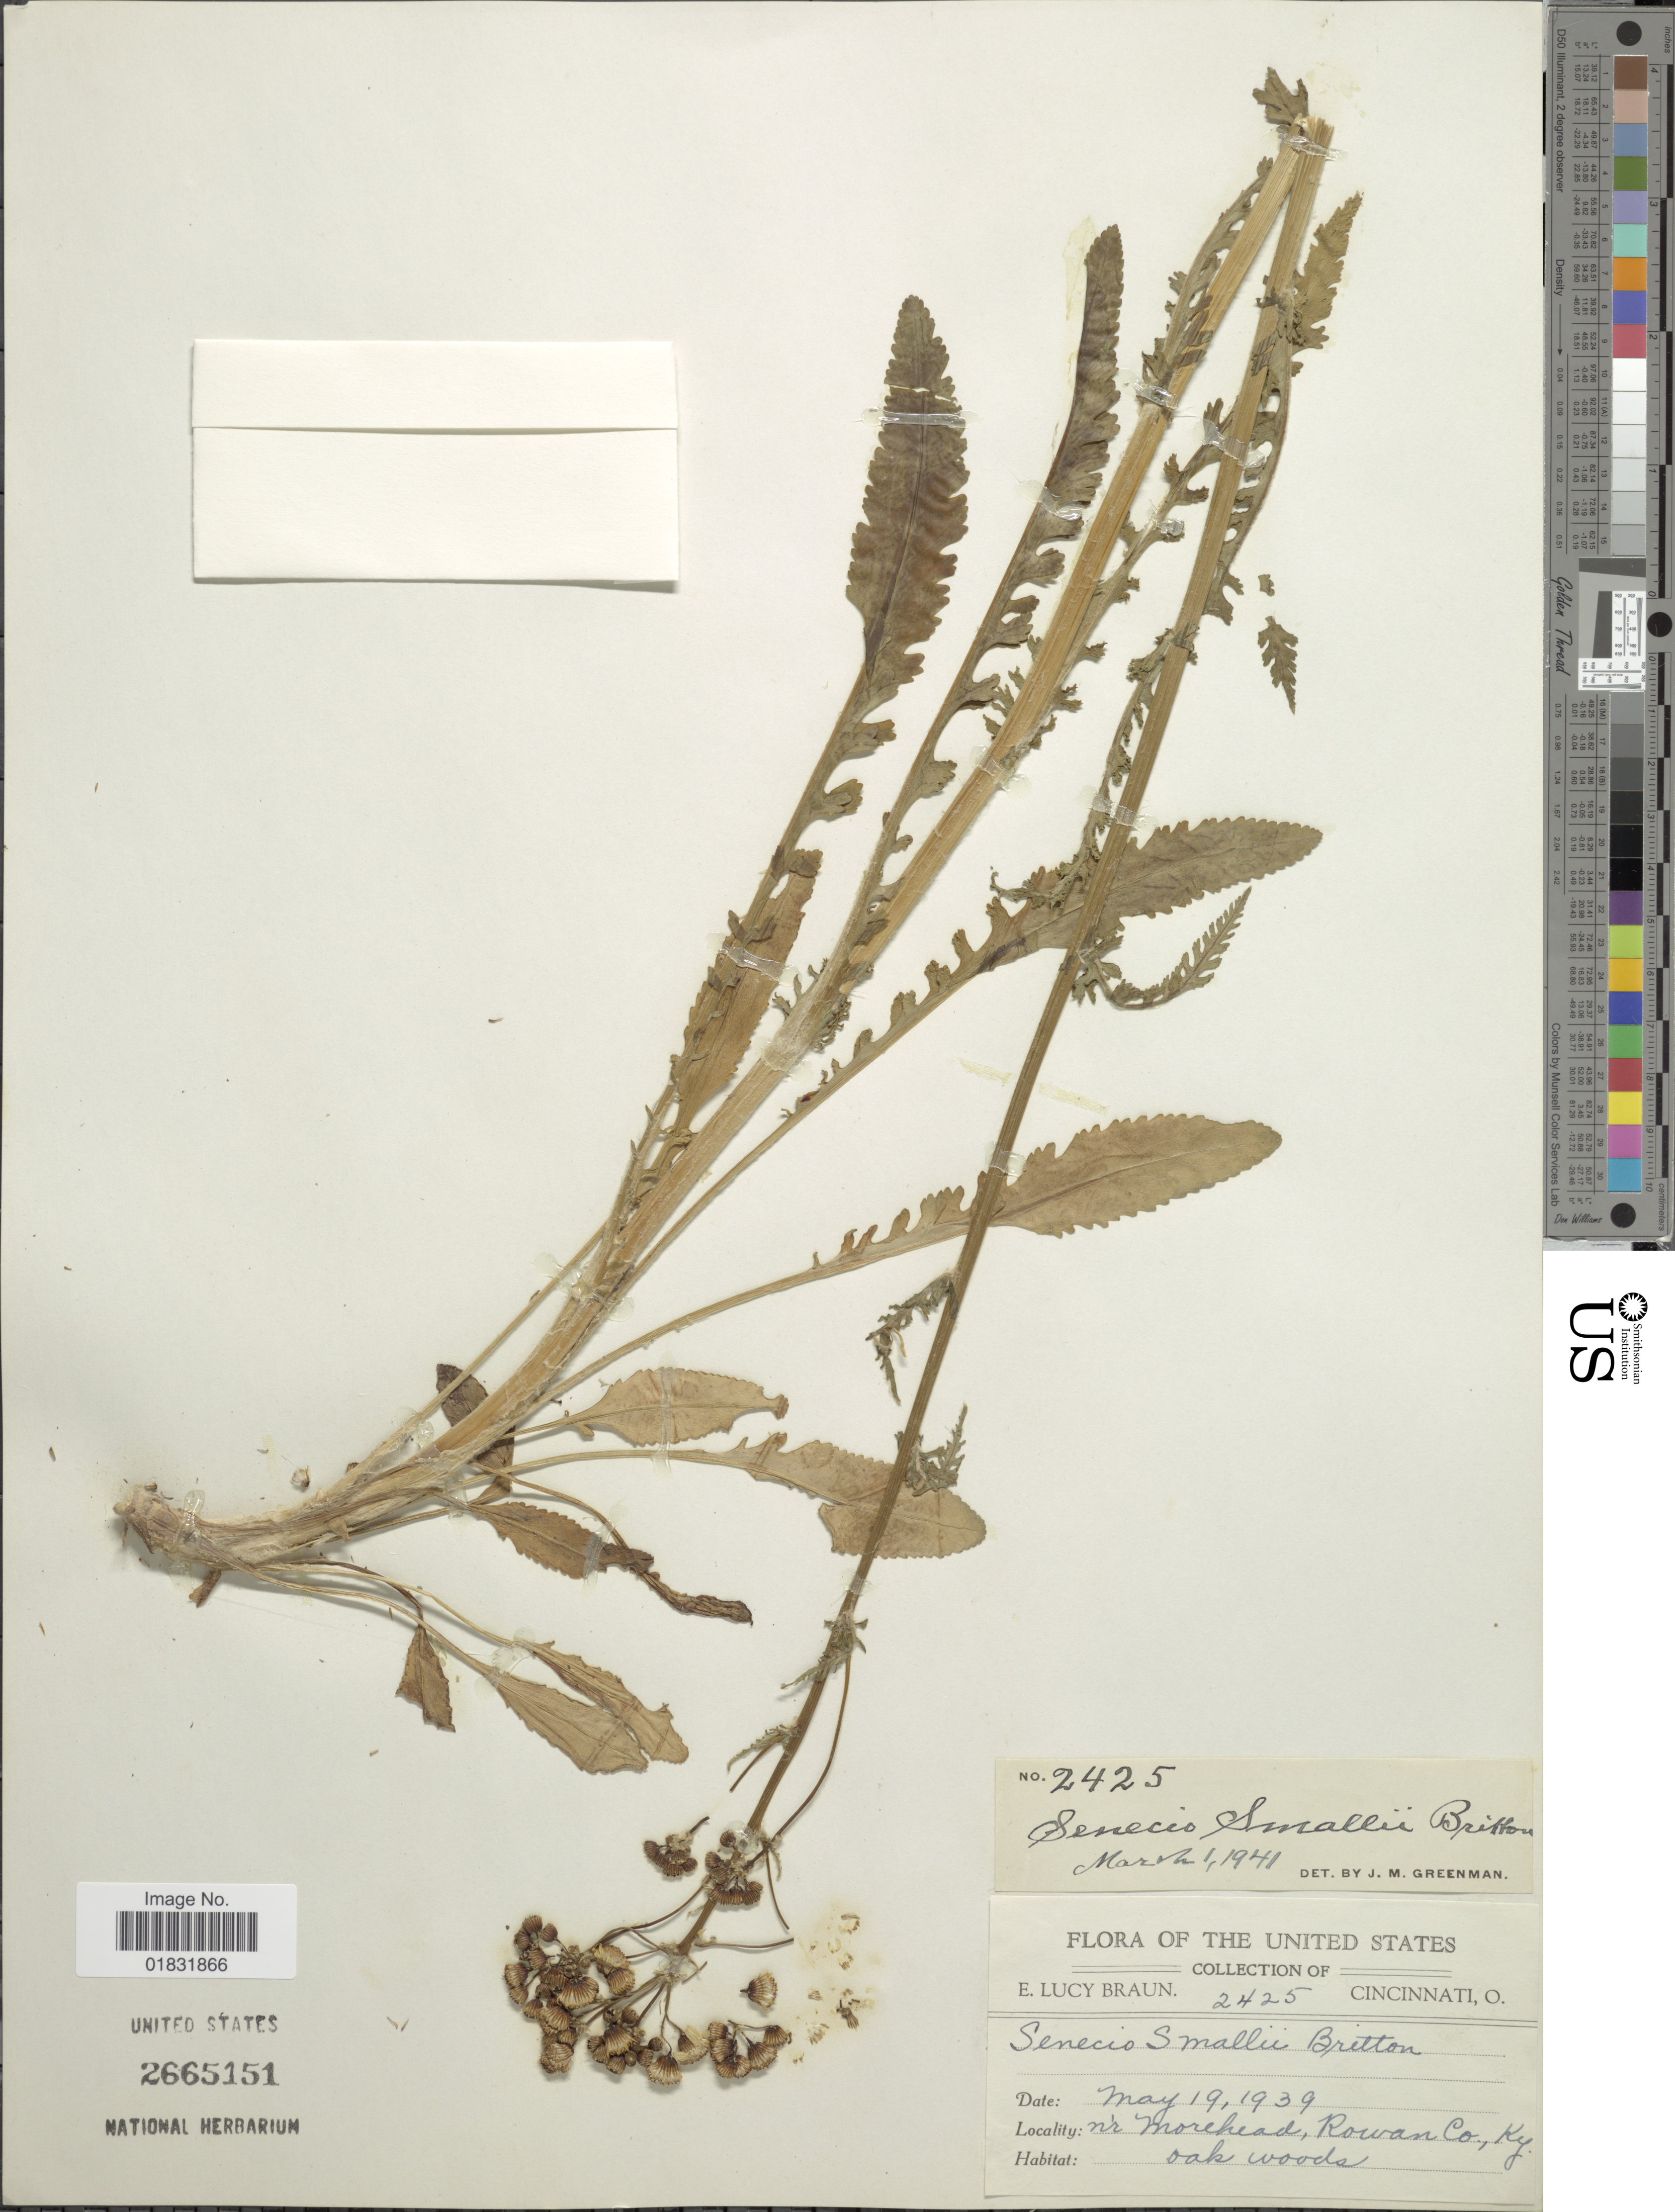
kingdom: Plantae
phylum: Tracheophyta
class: Magnoliopsida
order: Asterales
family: Asteraceae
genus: Packera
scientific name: Packera smallii Britton comb ined.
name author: Britton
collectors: E. L. Braun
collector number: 2425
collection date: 1939-05-19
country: United States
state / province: Kentucky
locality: Nr Morehead, Rowan Co., KY, oak woods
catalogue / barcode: US 2665151